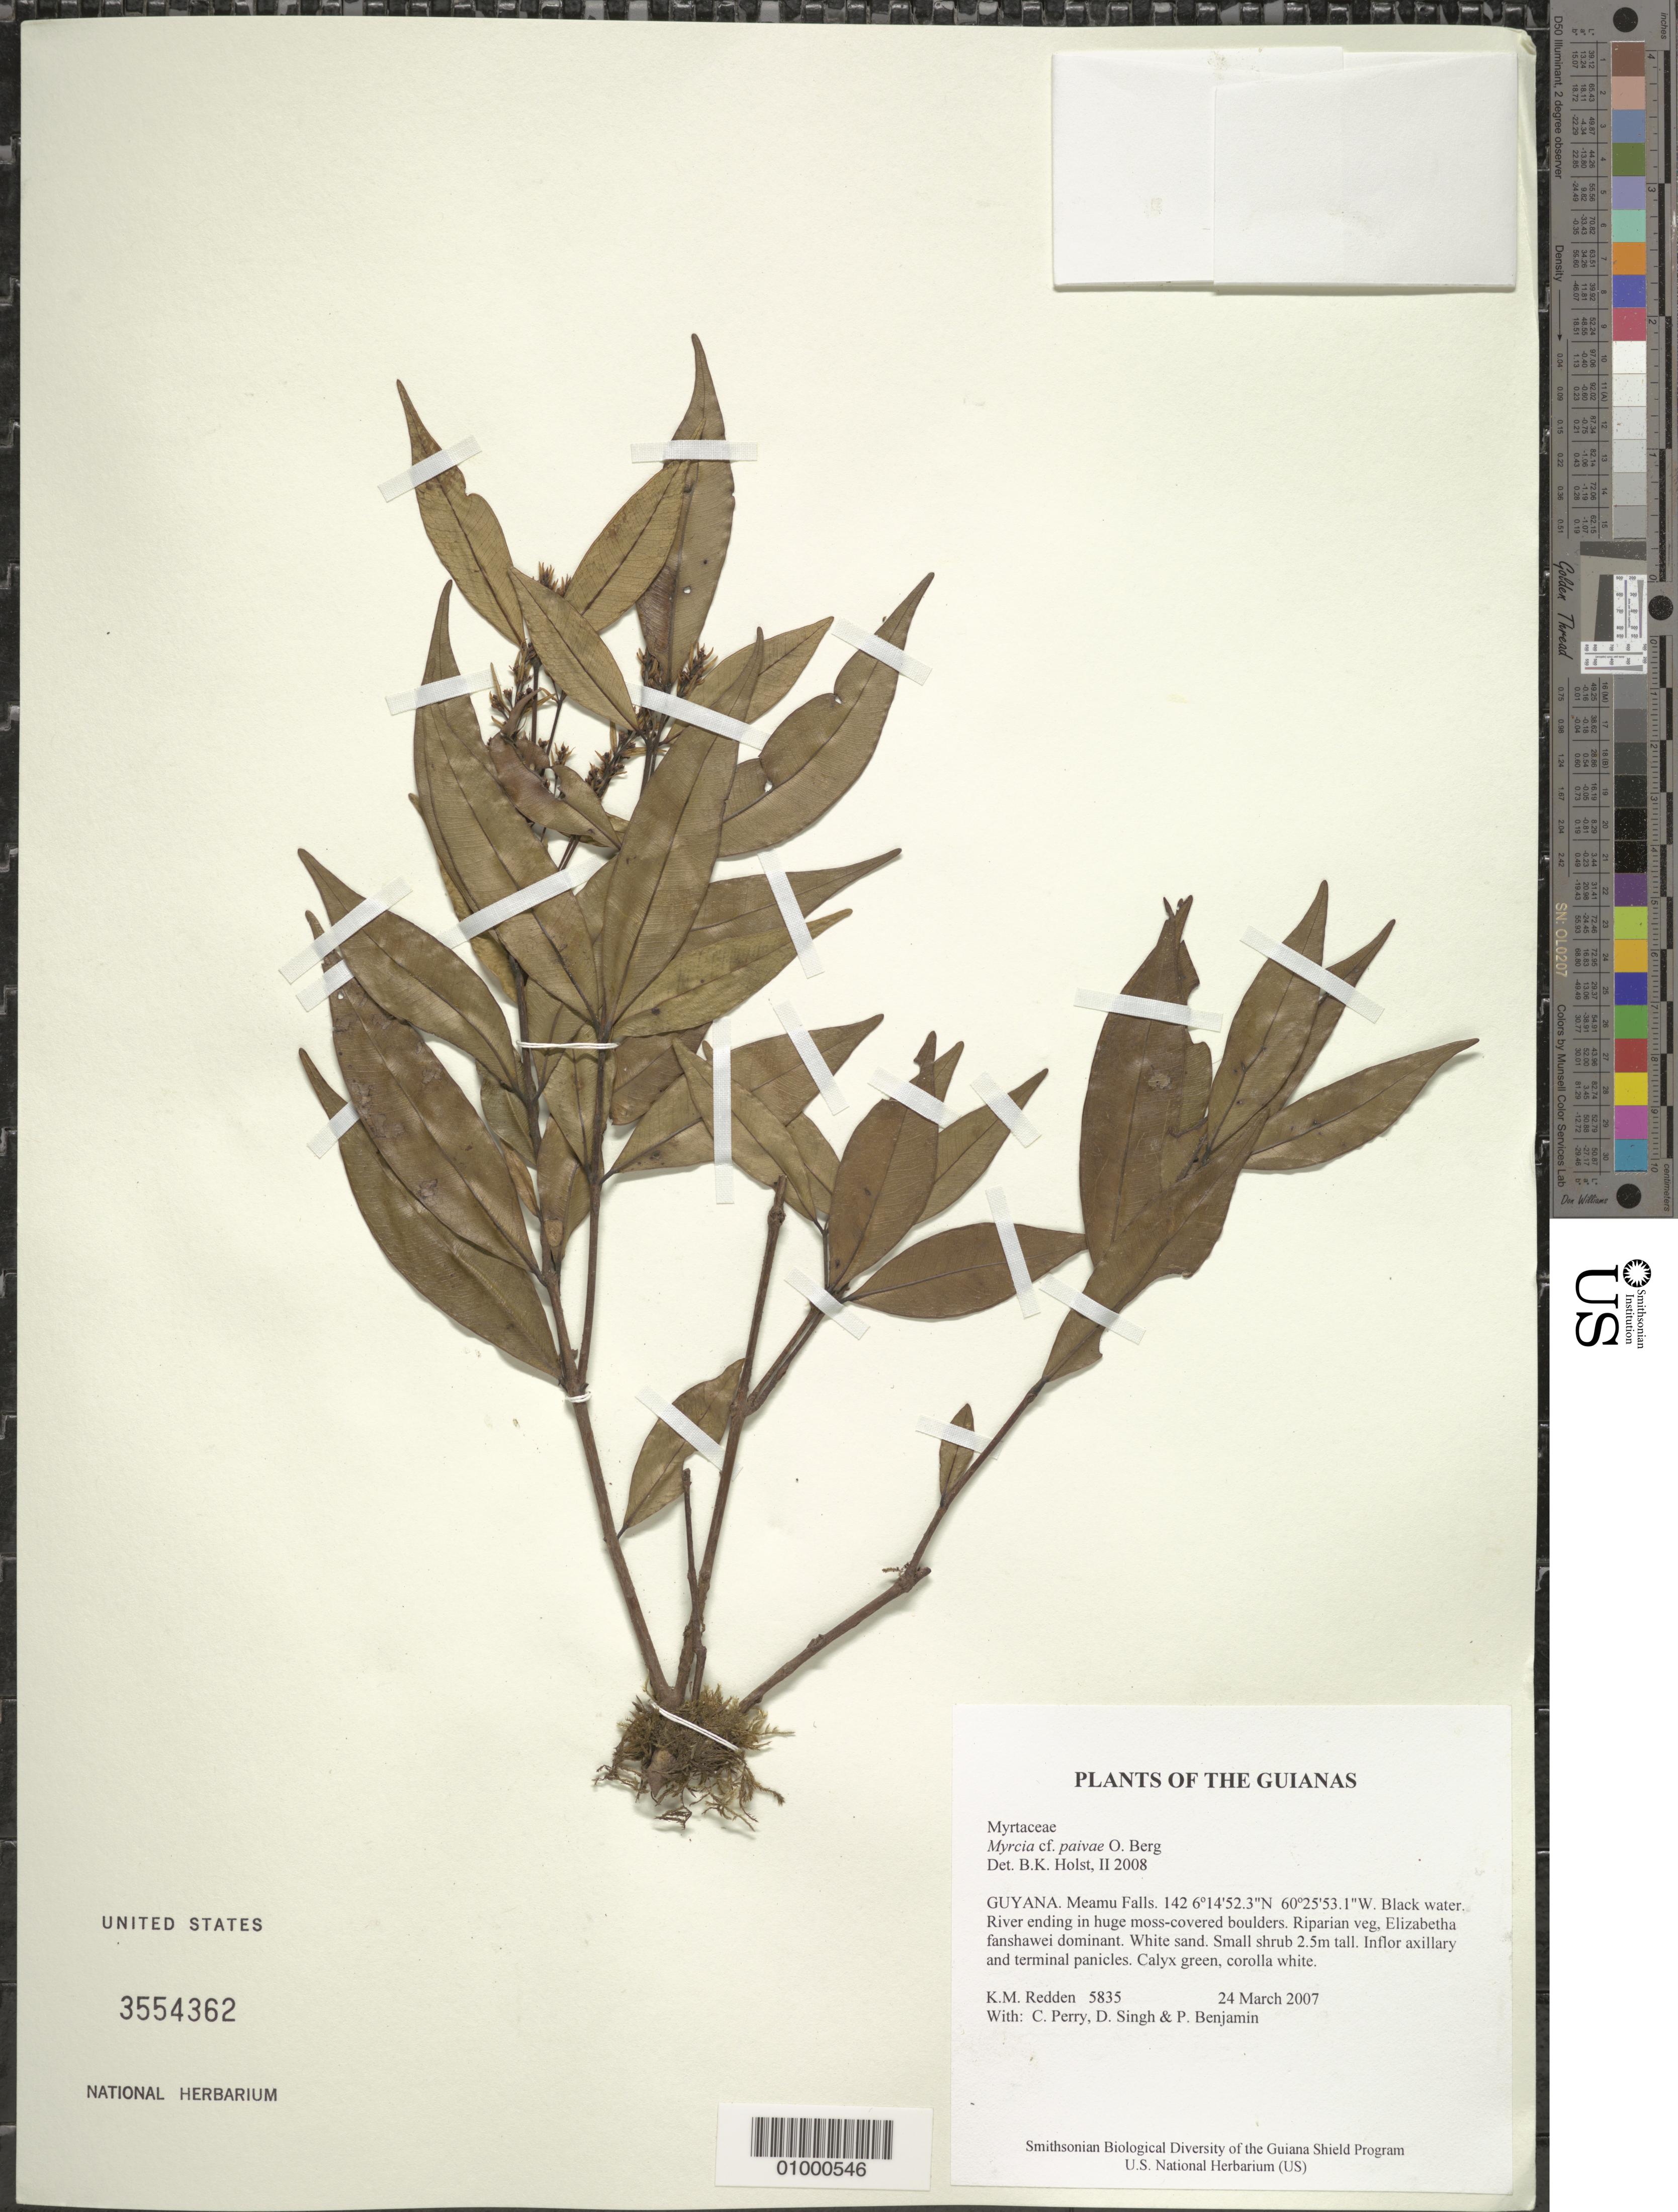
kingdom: Plantae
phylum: Tracheophyta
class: Magnoliopsida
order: Myrtales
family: Myrtaceae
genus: Myrcia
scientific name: Myrcia paivae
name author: O. Berg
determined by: Holst, Bruce K.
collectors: K. M. Redden, C. Perry, D. Singh & P. Benjamin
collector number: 5835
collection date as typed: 24 March 2007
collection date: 2007-03-24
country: Guyana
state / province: Cuyuni-Mazaruni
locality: Meamu Falls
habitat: Black water. River ending in huge moss-covered boulders. Riparian veg, Elizabetha fanshawei dominant. White sand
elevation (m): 142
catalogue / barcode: US 3554362